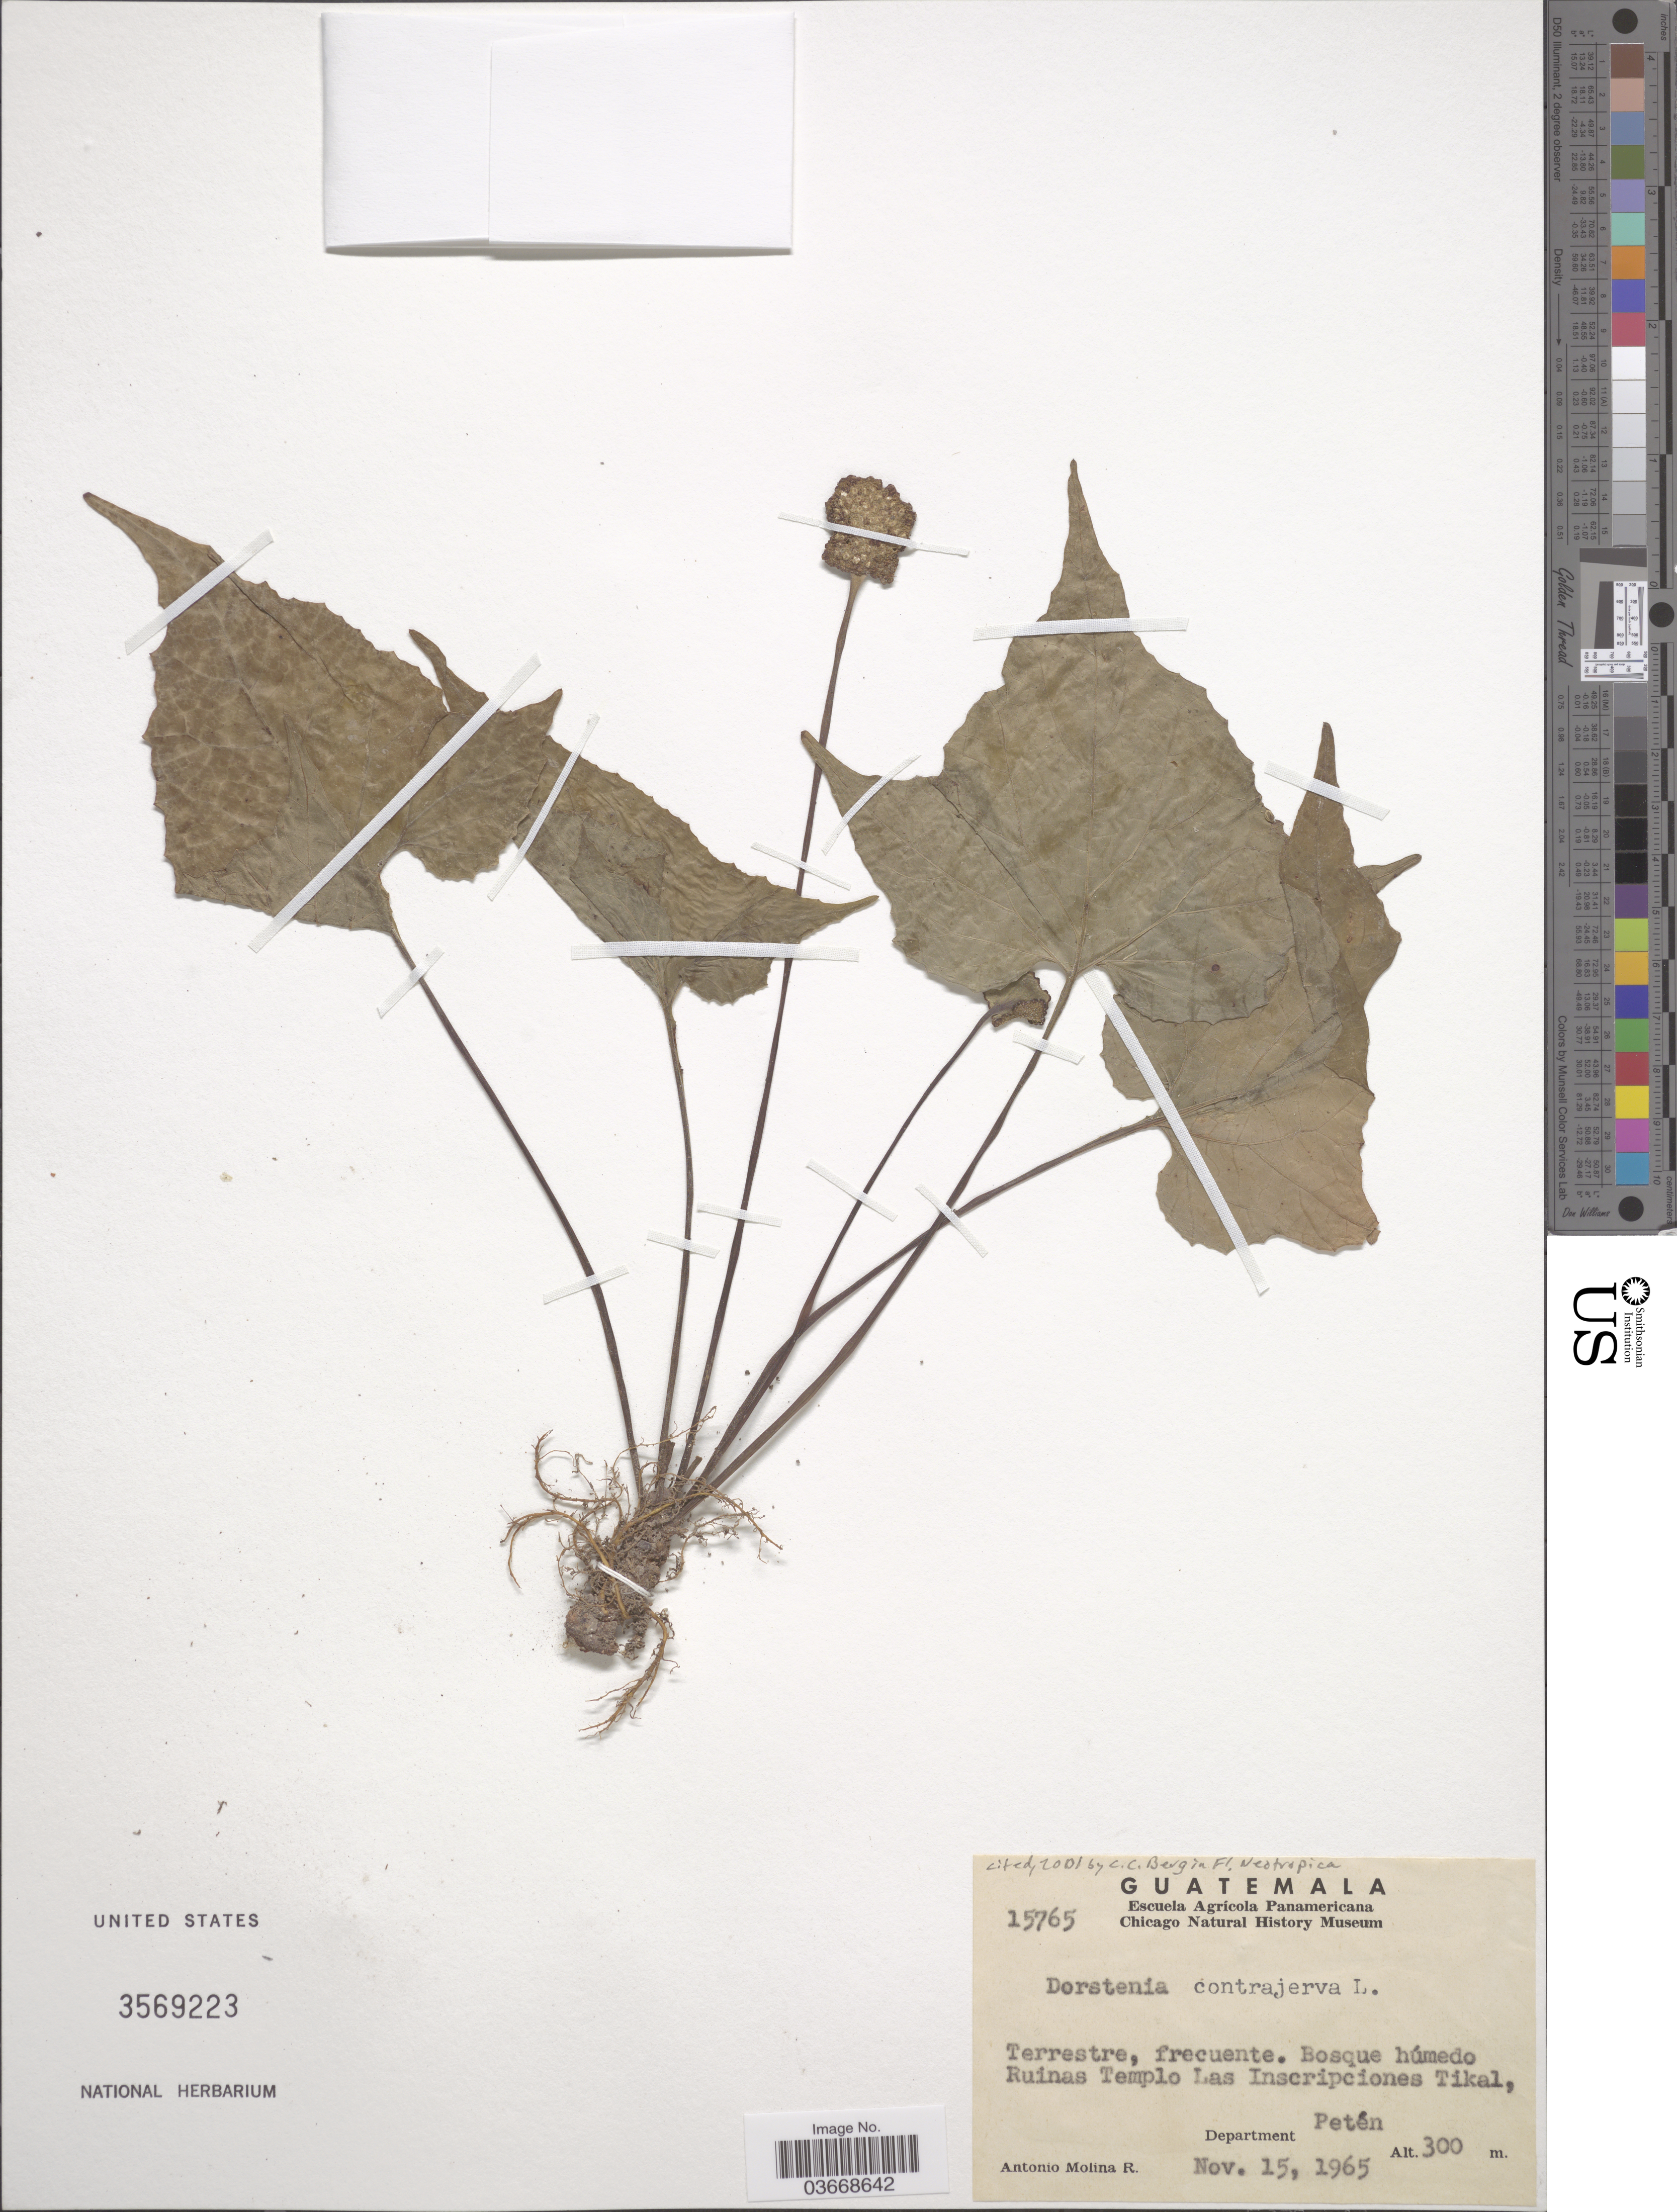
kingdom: Plantae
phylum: Tracheophyta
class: Magnoliopsida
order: Rosales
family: Moraceae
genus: Dorstenia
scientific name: Dorstenia contrajerva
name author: L.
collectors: A. Molina R.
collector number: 15765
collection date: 1965-11-15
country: Guatemala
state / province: El Peten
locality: Bosque húmedo Ruinas Templo Las Inscripciones Tikal, Department Petén.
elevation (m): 300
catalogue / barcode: US 3569223